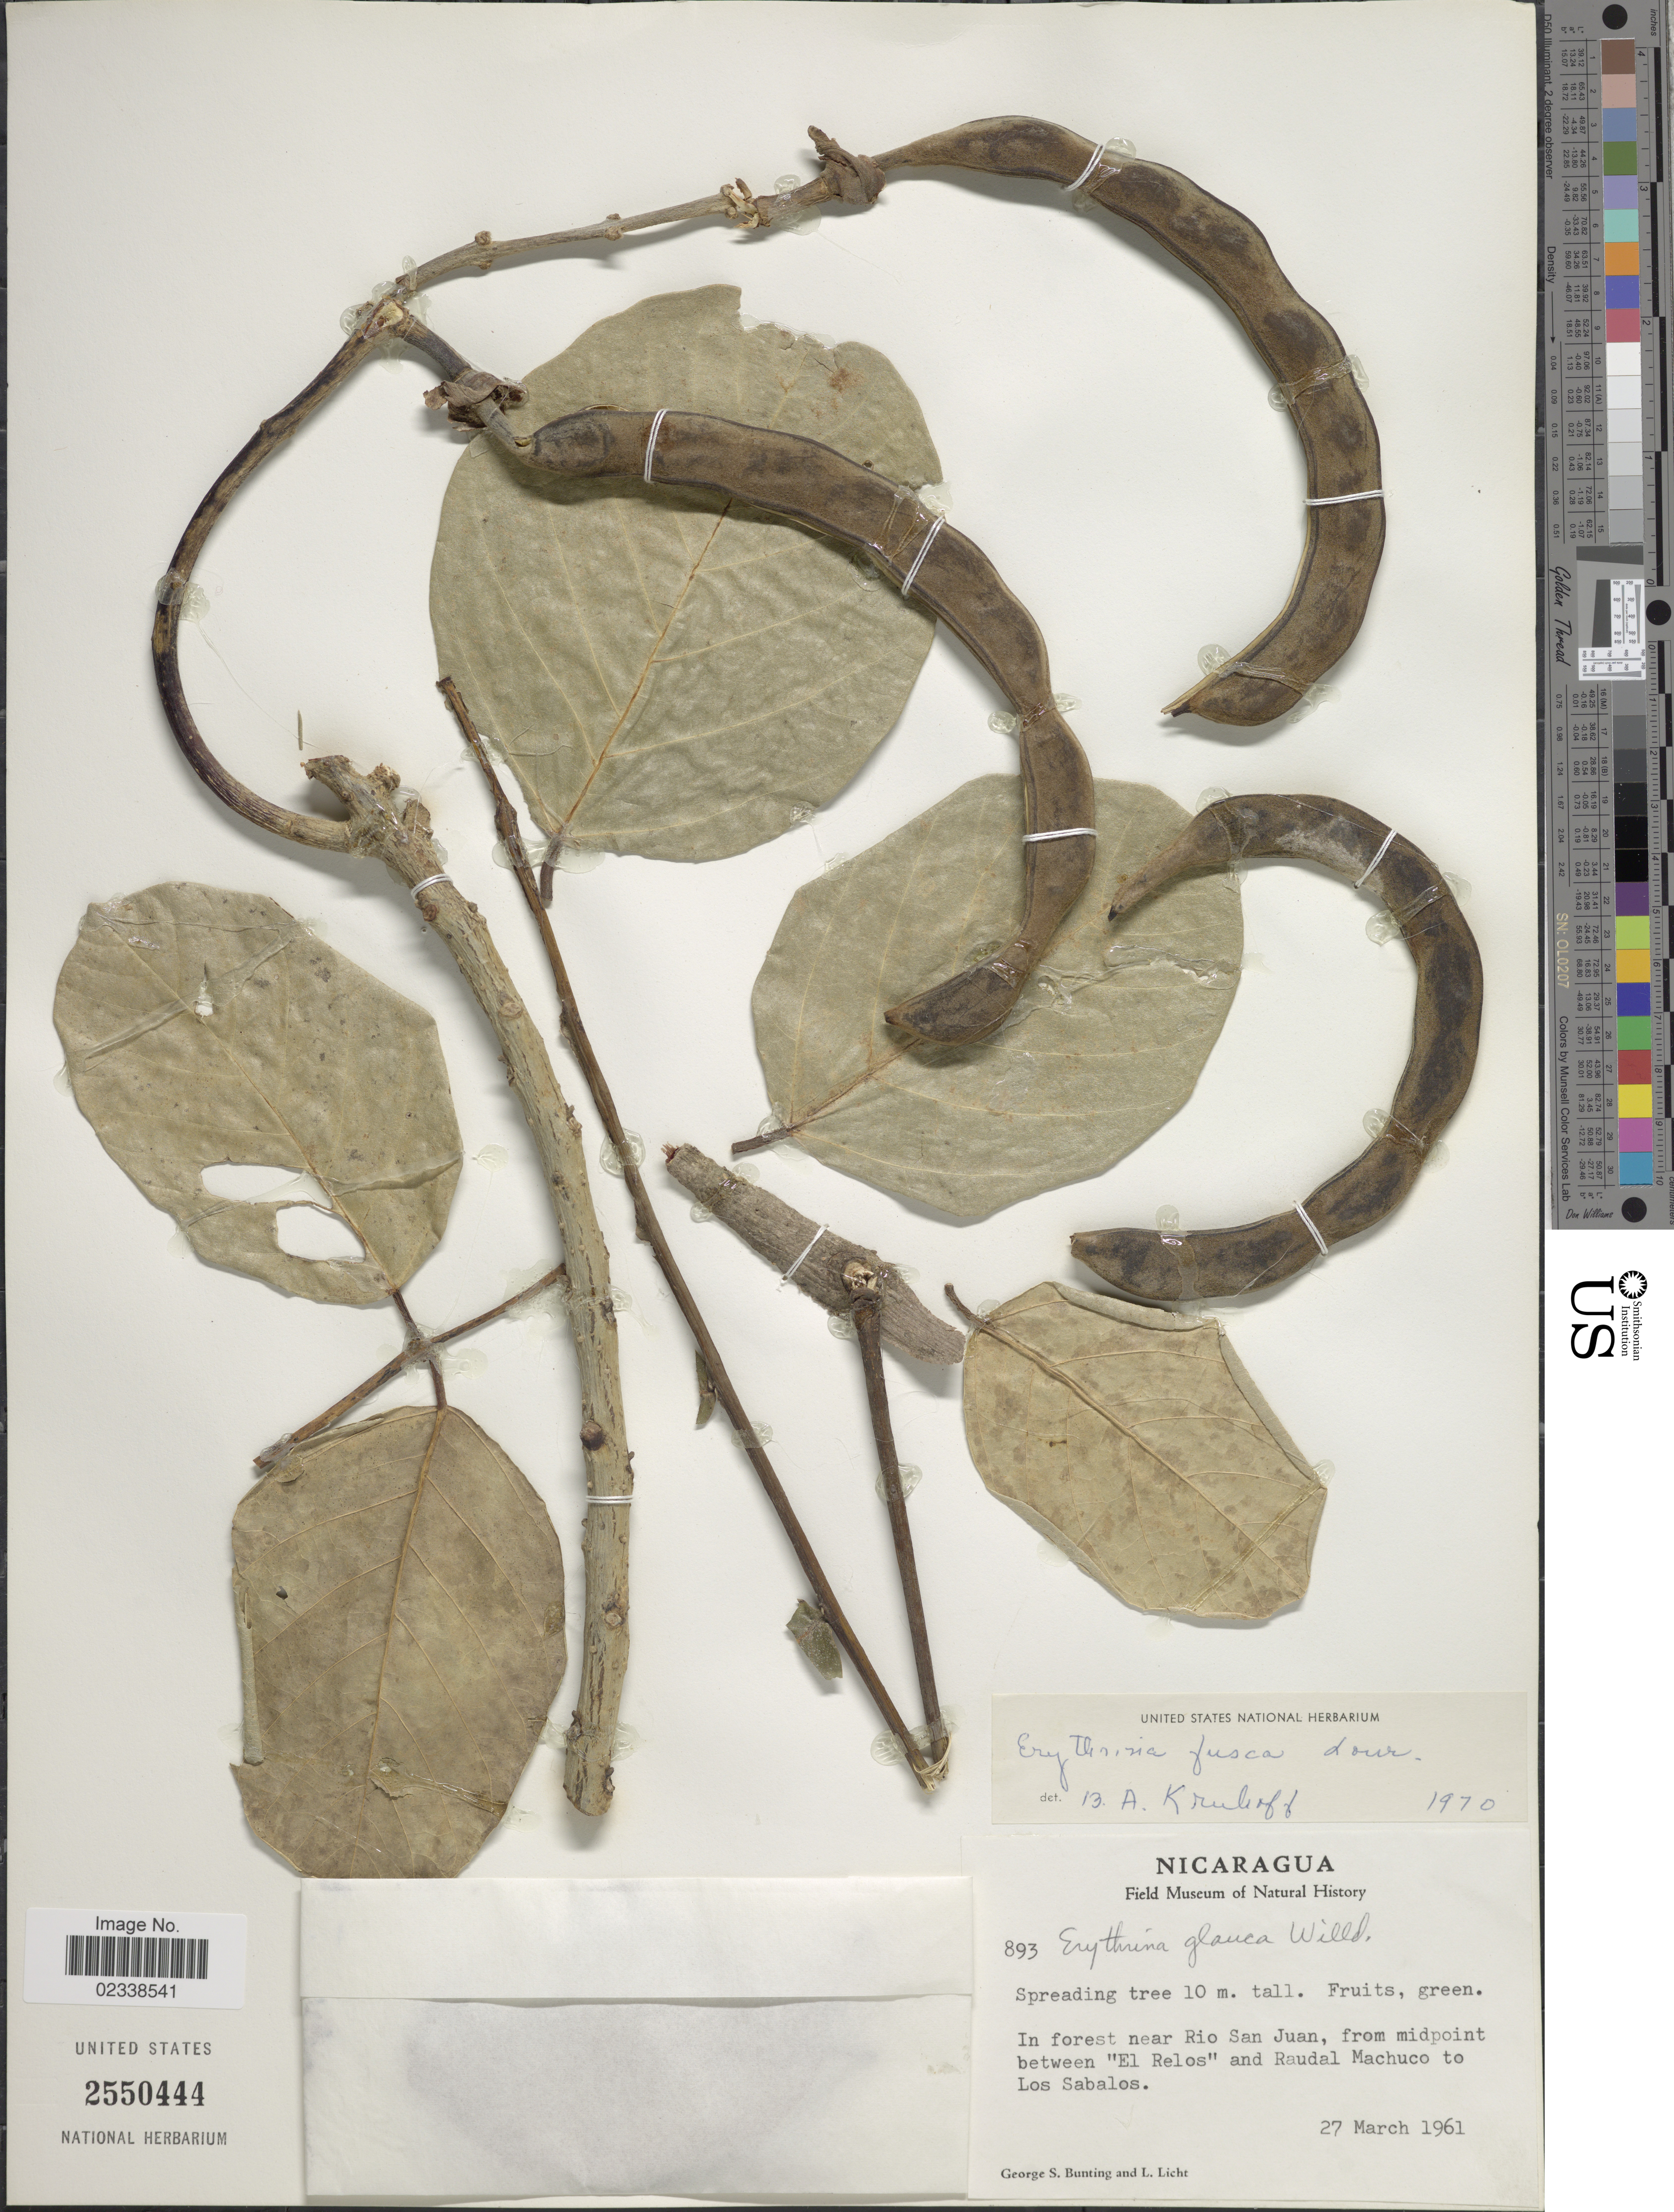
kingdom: Plantae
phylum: Tracheophyta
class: Magnoliopsida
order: Fabales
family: Fabaceae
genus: Erythrina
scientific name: Erythrina fusca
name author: Lour.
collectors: G. S. Bunting & L. Licht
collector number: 893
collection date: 1961-03-27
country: Nicaragua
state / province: Rio San Juan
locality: In forest near Rio San Juan, from midpoint between "El Relos"and Raudal Machuco to Los Sabalos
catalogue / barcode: US 2550444